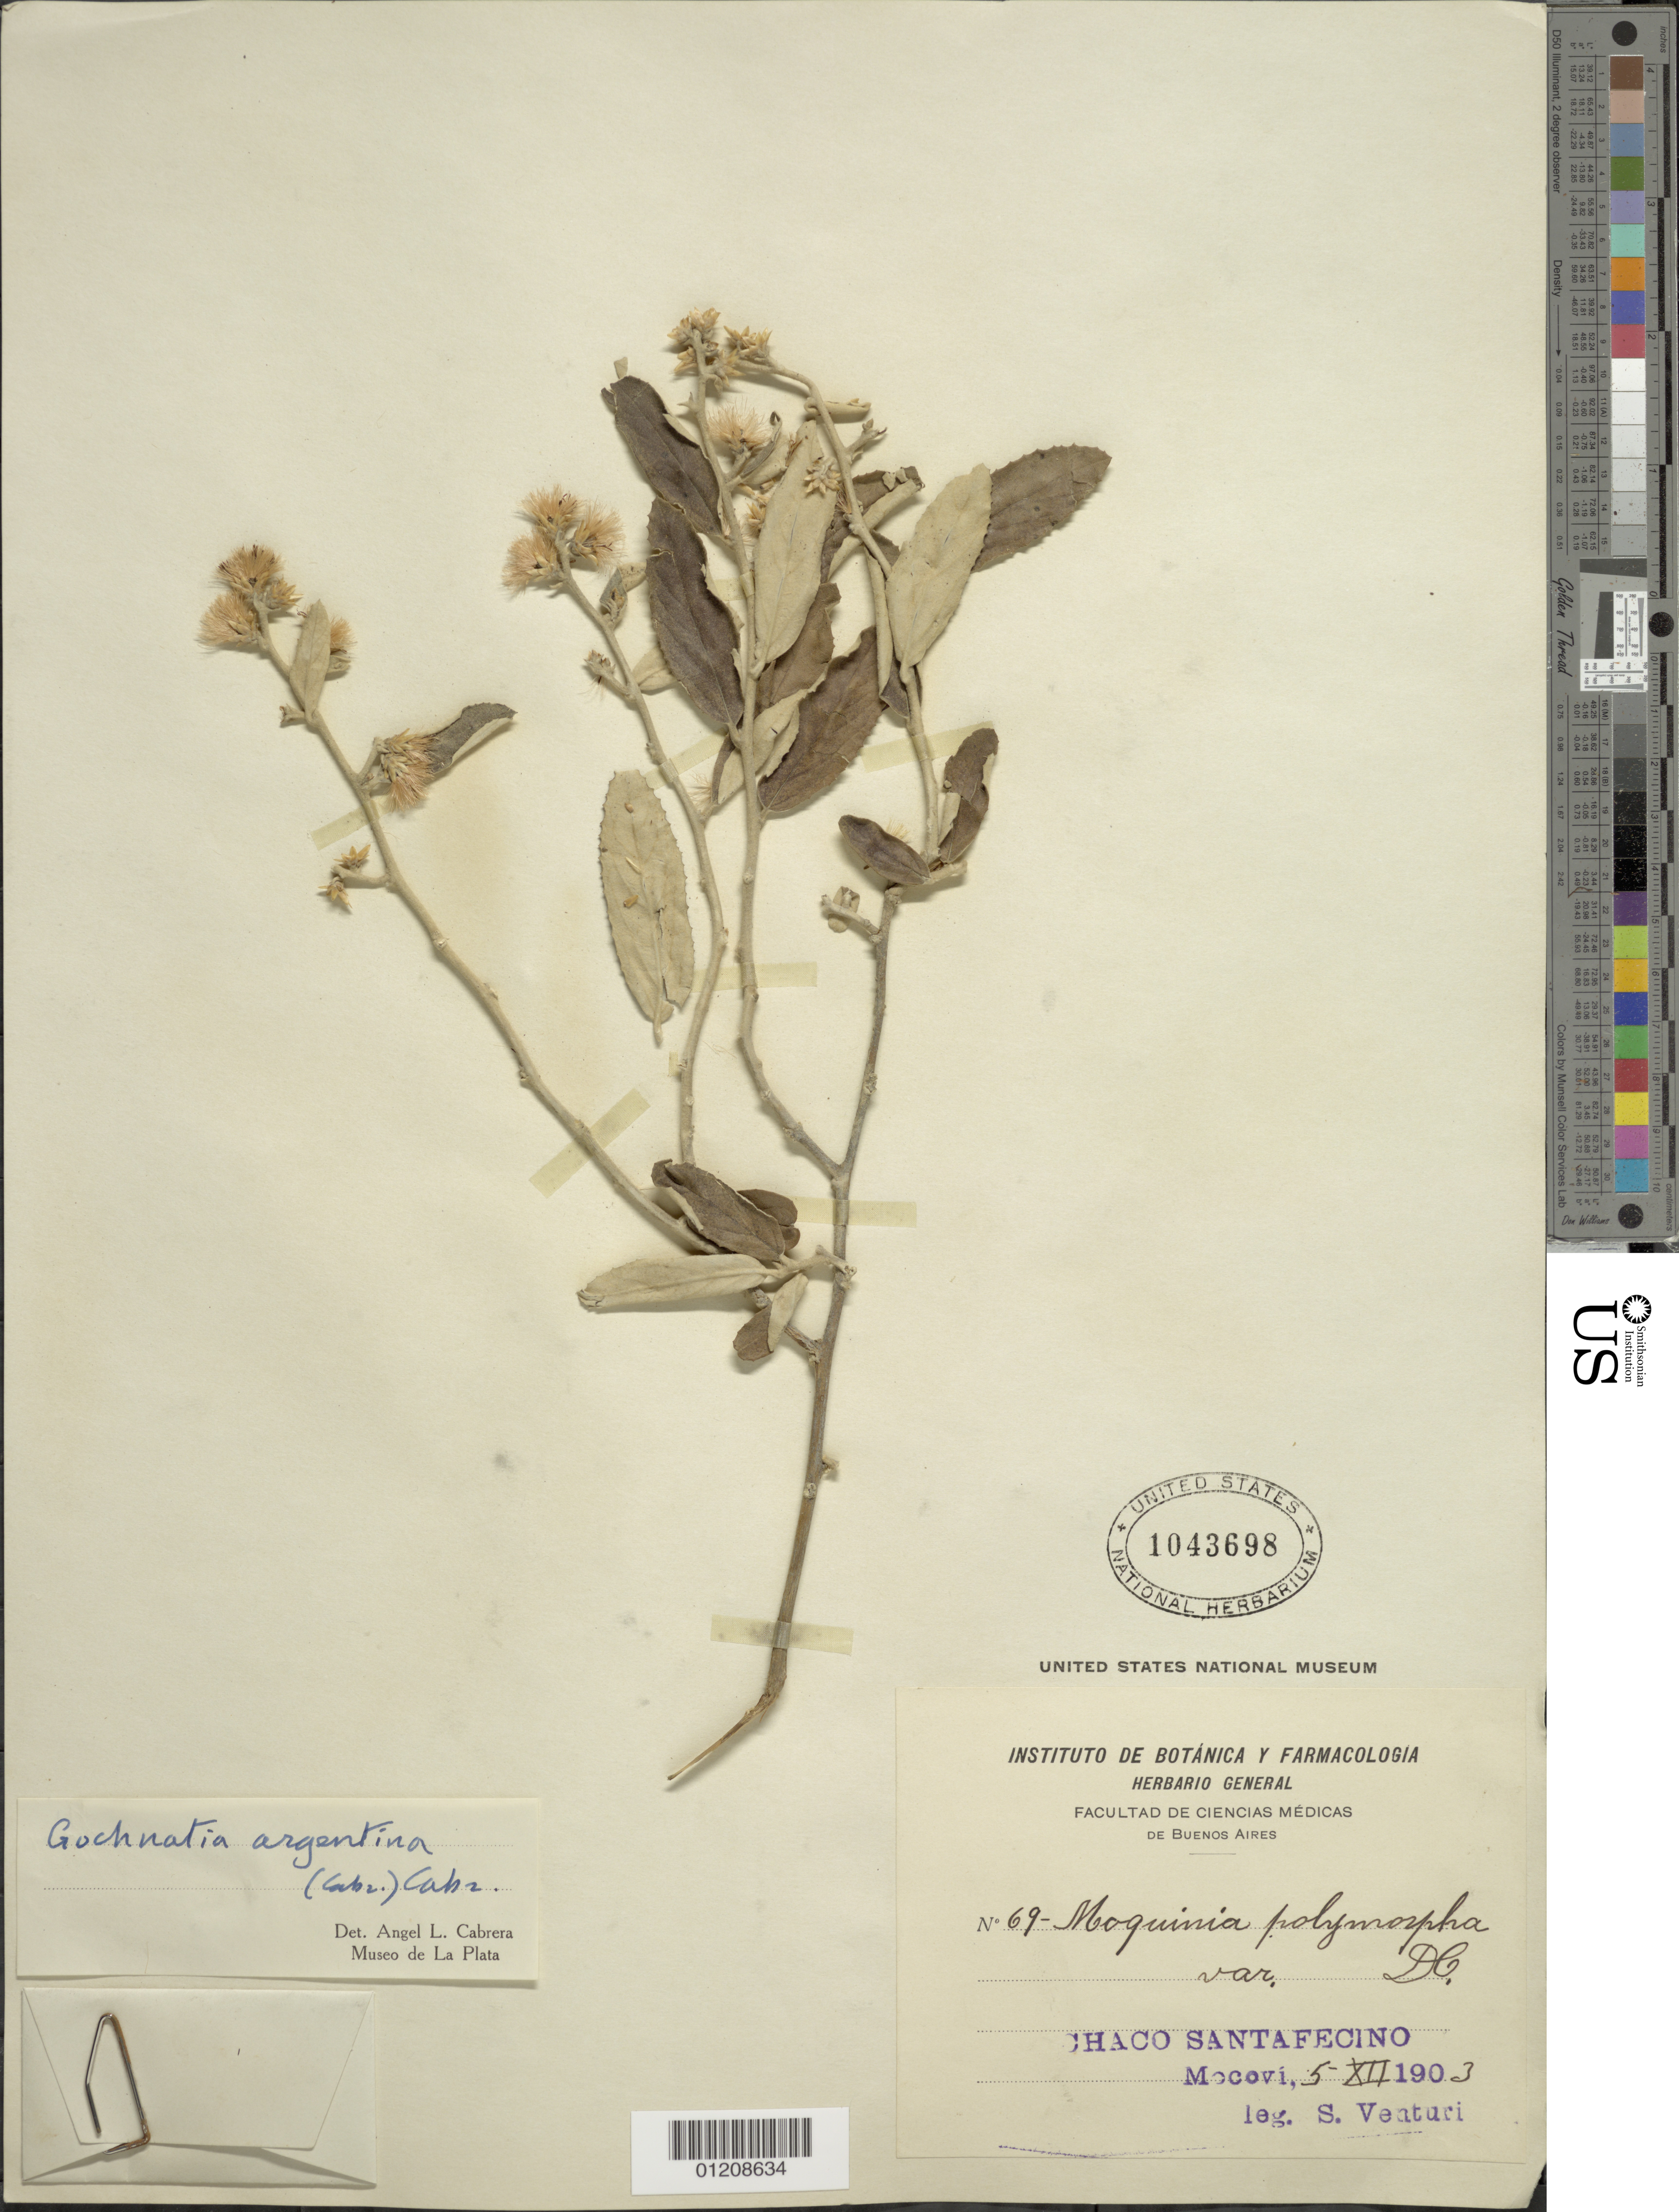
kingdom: Plantae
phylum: Tracheophyta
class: Magnoliopsida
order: Asterales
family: Asteraceae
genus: Moquiniastrum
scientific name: Moquiniastrum argentinum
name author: (Cabrera) G. Sancho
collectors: S. Venturi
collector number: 69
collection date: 1903-12-05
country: Argentina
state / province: Chaco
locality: Satafecino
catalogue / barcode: US 1043698